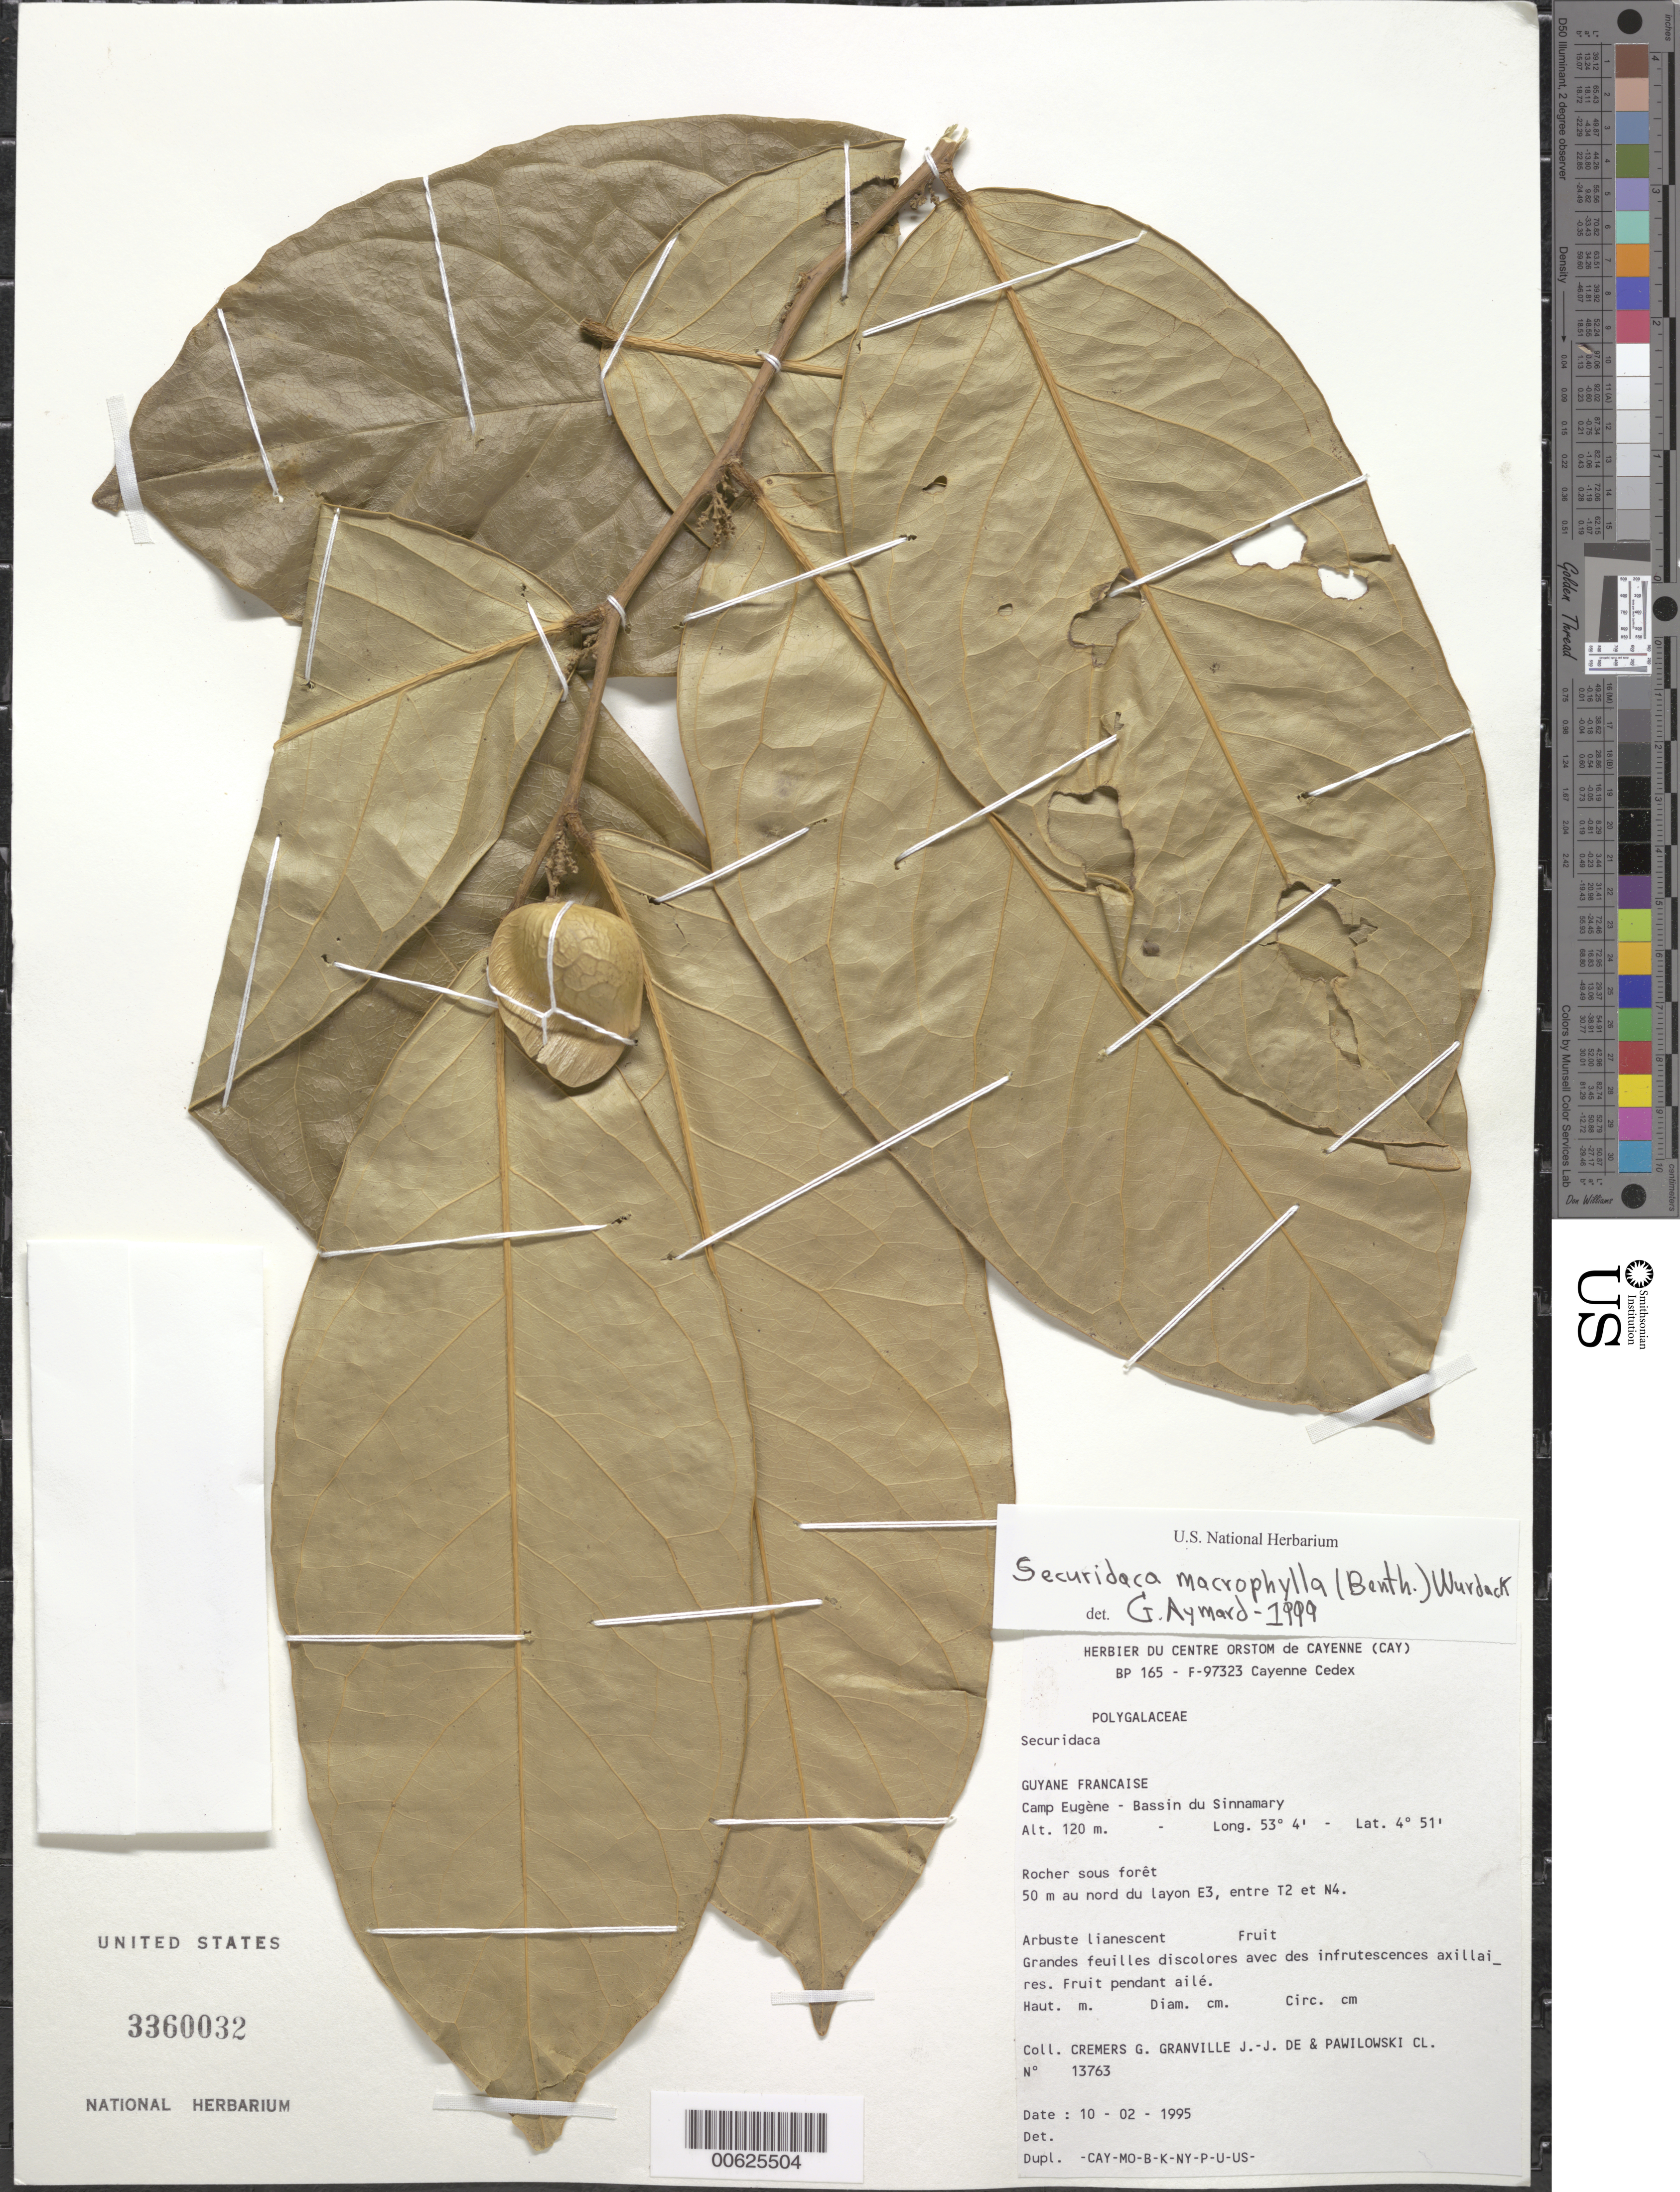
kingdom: Plantae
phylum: Tracheophyta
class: Magnoliopsida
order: Fabales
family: Polygalaceae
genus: Securidaca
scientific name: Securidaca macrophylla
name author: Benth.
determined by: Aymard C., G. A., (PORT), Univ. Nac. Exp. de los Llanos Ezequiel Zamora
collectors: G. Cremers, J.-J. de Granville & C. Pawilowski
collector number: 13763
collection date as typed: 10-Feb-95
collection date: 1995-02-10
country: French Guiana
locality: Camp Eugène, Bassin du Sinnamary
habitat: Forest rocks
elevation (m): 120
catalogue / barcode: US 3360032